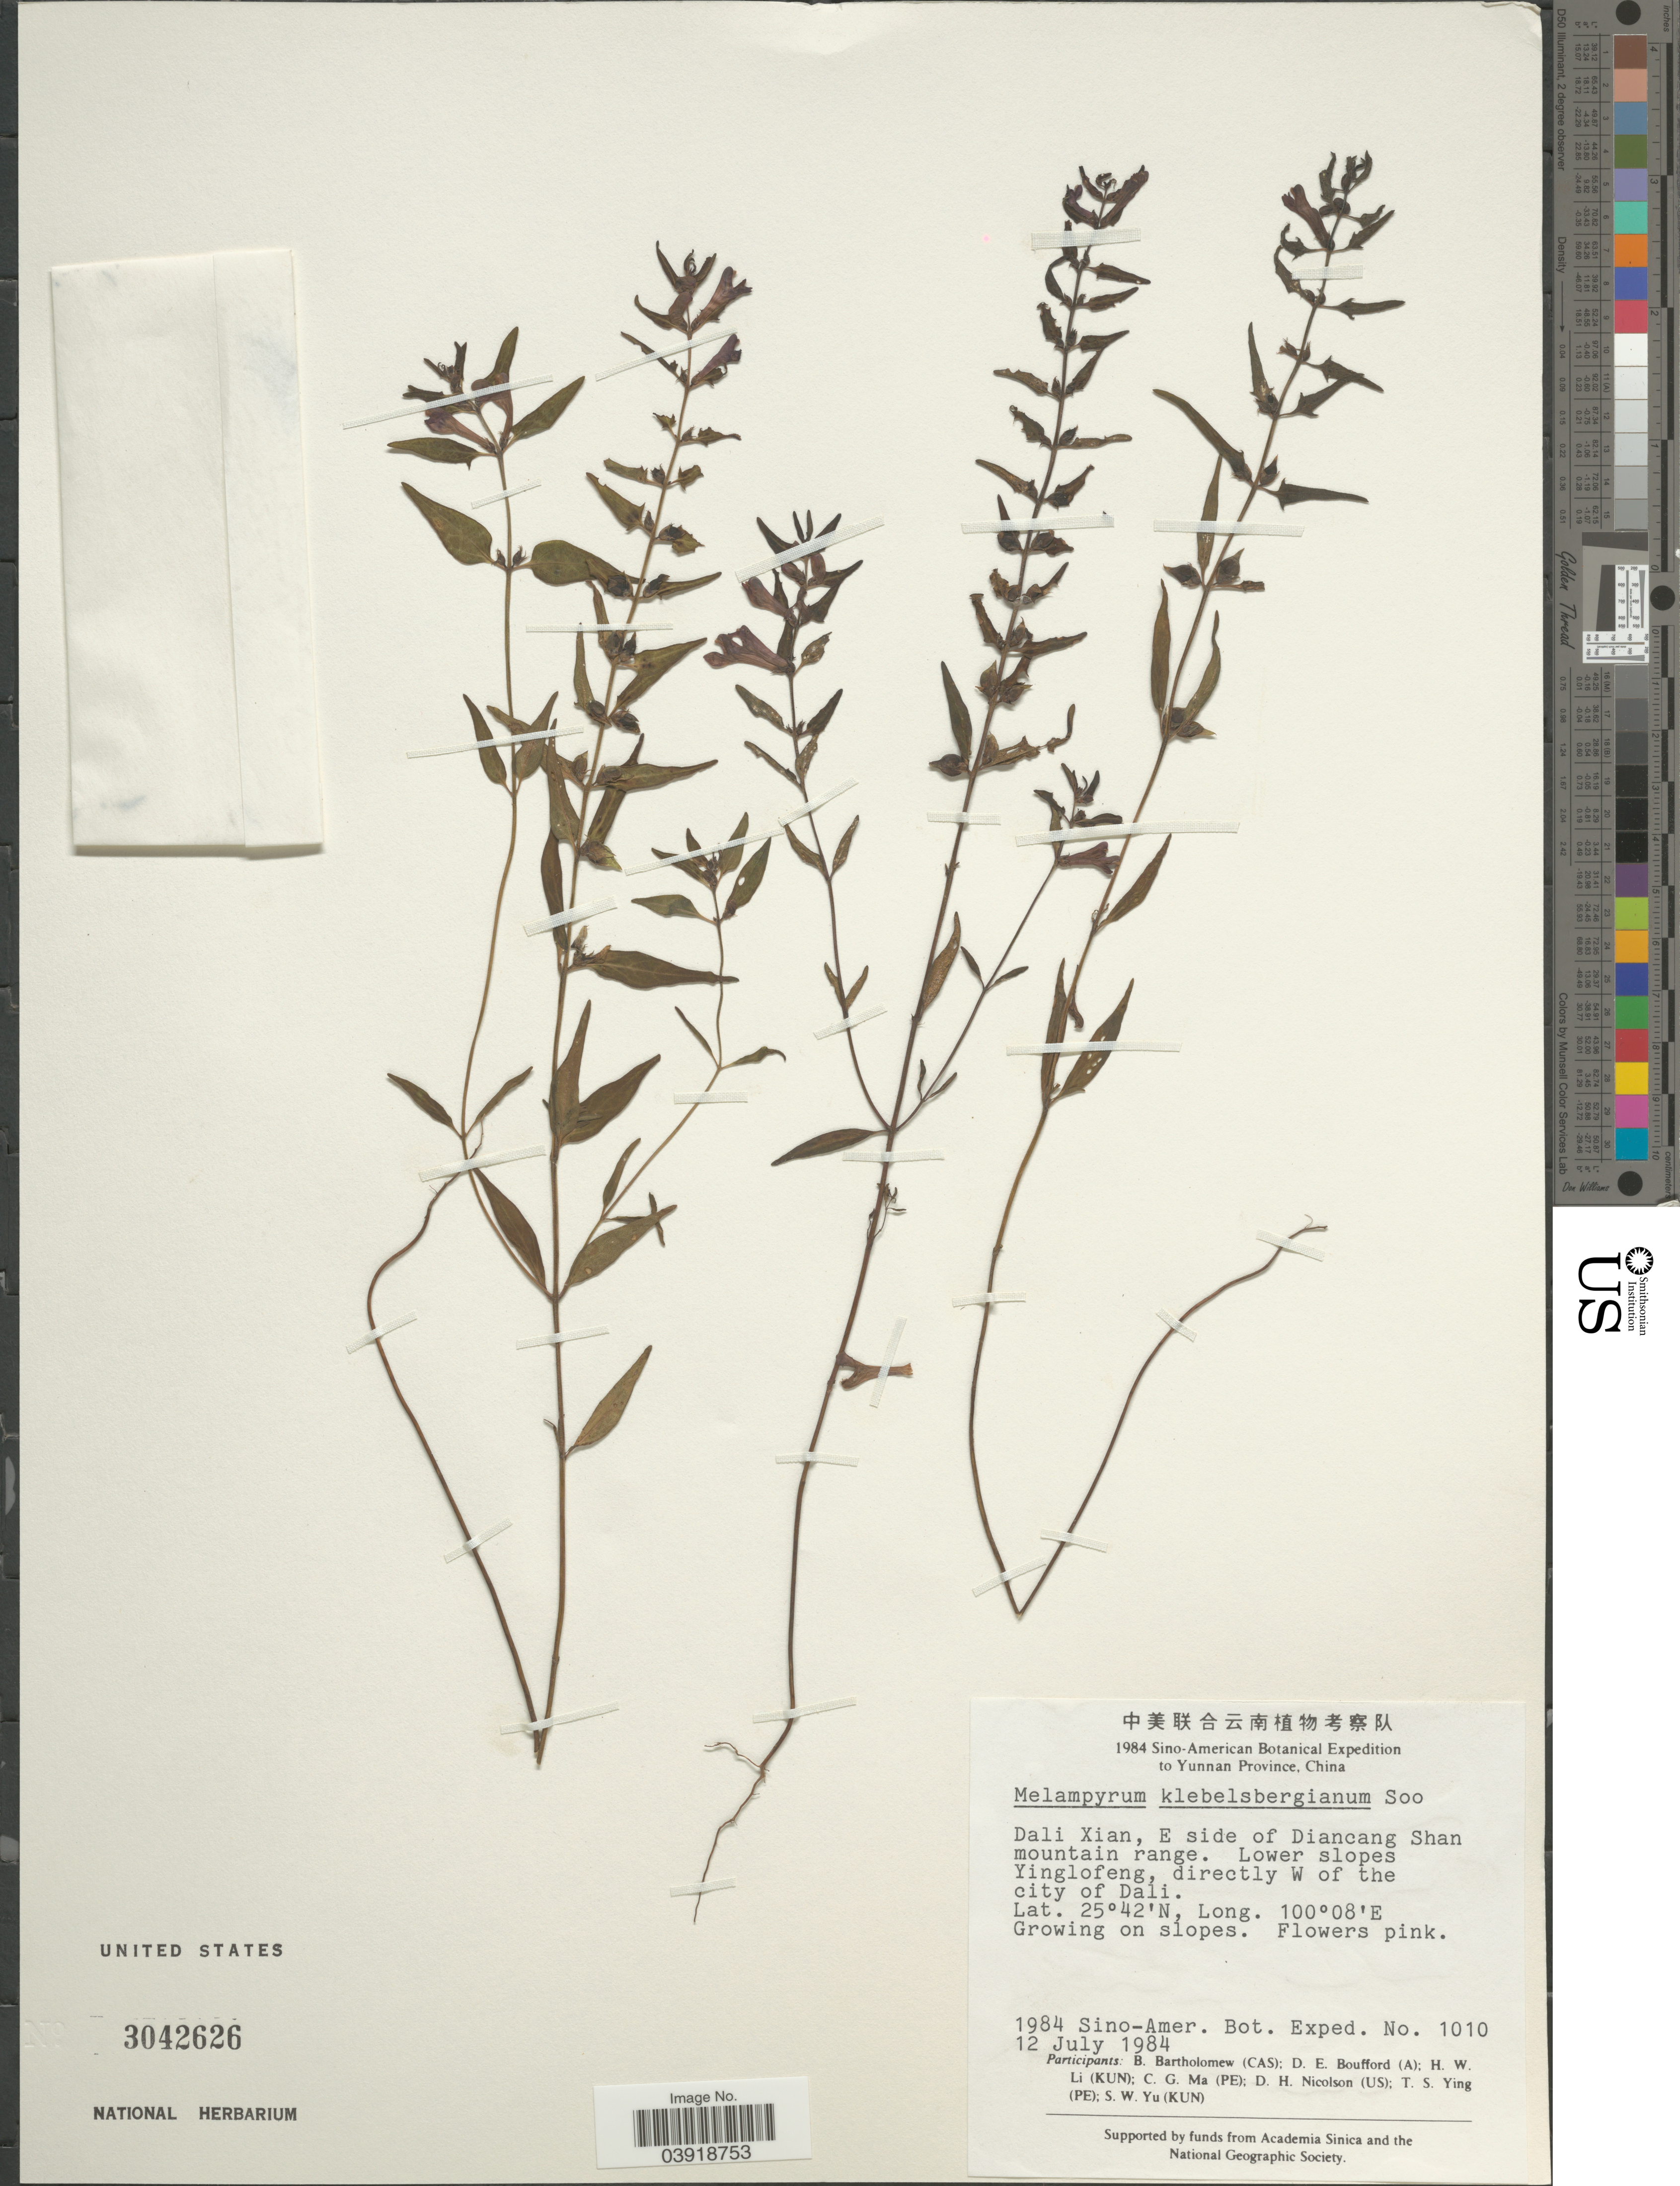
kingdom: Plantae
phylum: Tracheophyta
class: Magnoliopsida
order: Lamiales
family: Orobanchaceae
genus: Melampyrum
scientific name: Melampyrum klebelsbergianum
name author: Soó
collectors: Sino-Amer. Bot. Exped. 1984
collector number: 1010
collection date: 1984-07-12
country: China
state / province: Yunnan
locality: Dali Xian, E side of Diancang Shan mountain range. Lower slopes Yinglofeng, directly W of the city of Dali.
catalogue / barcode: US 3042626